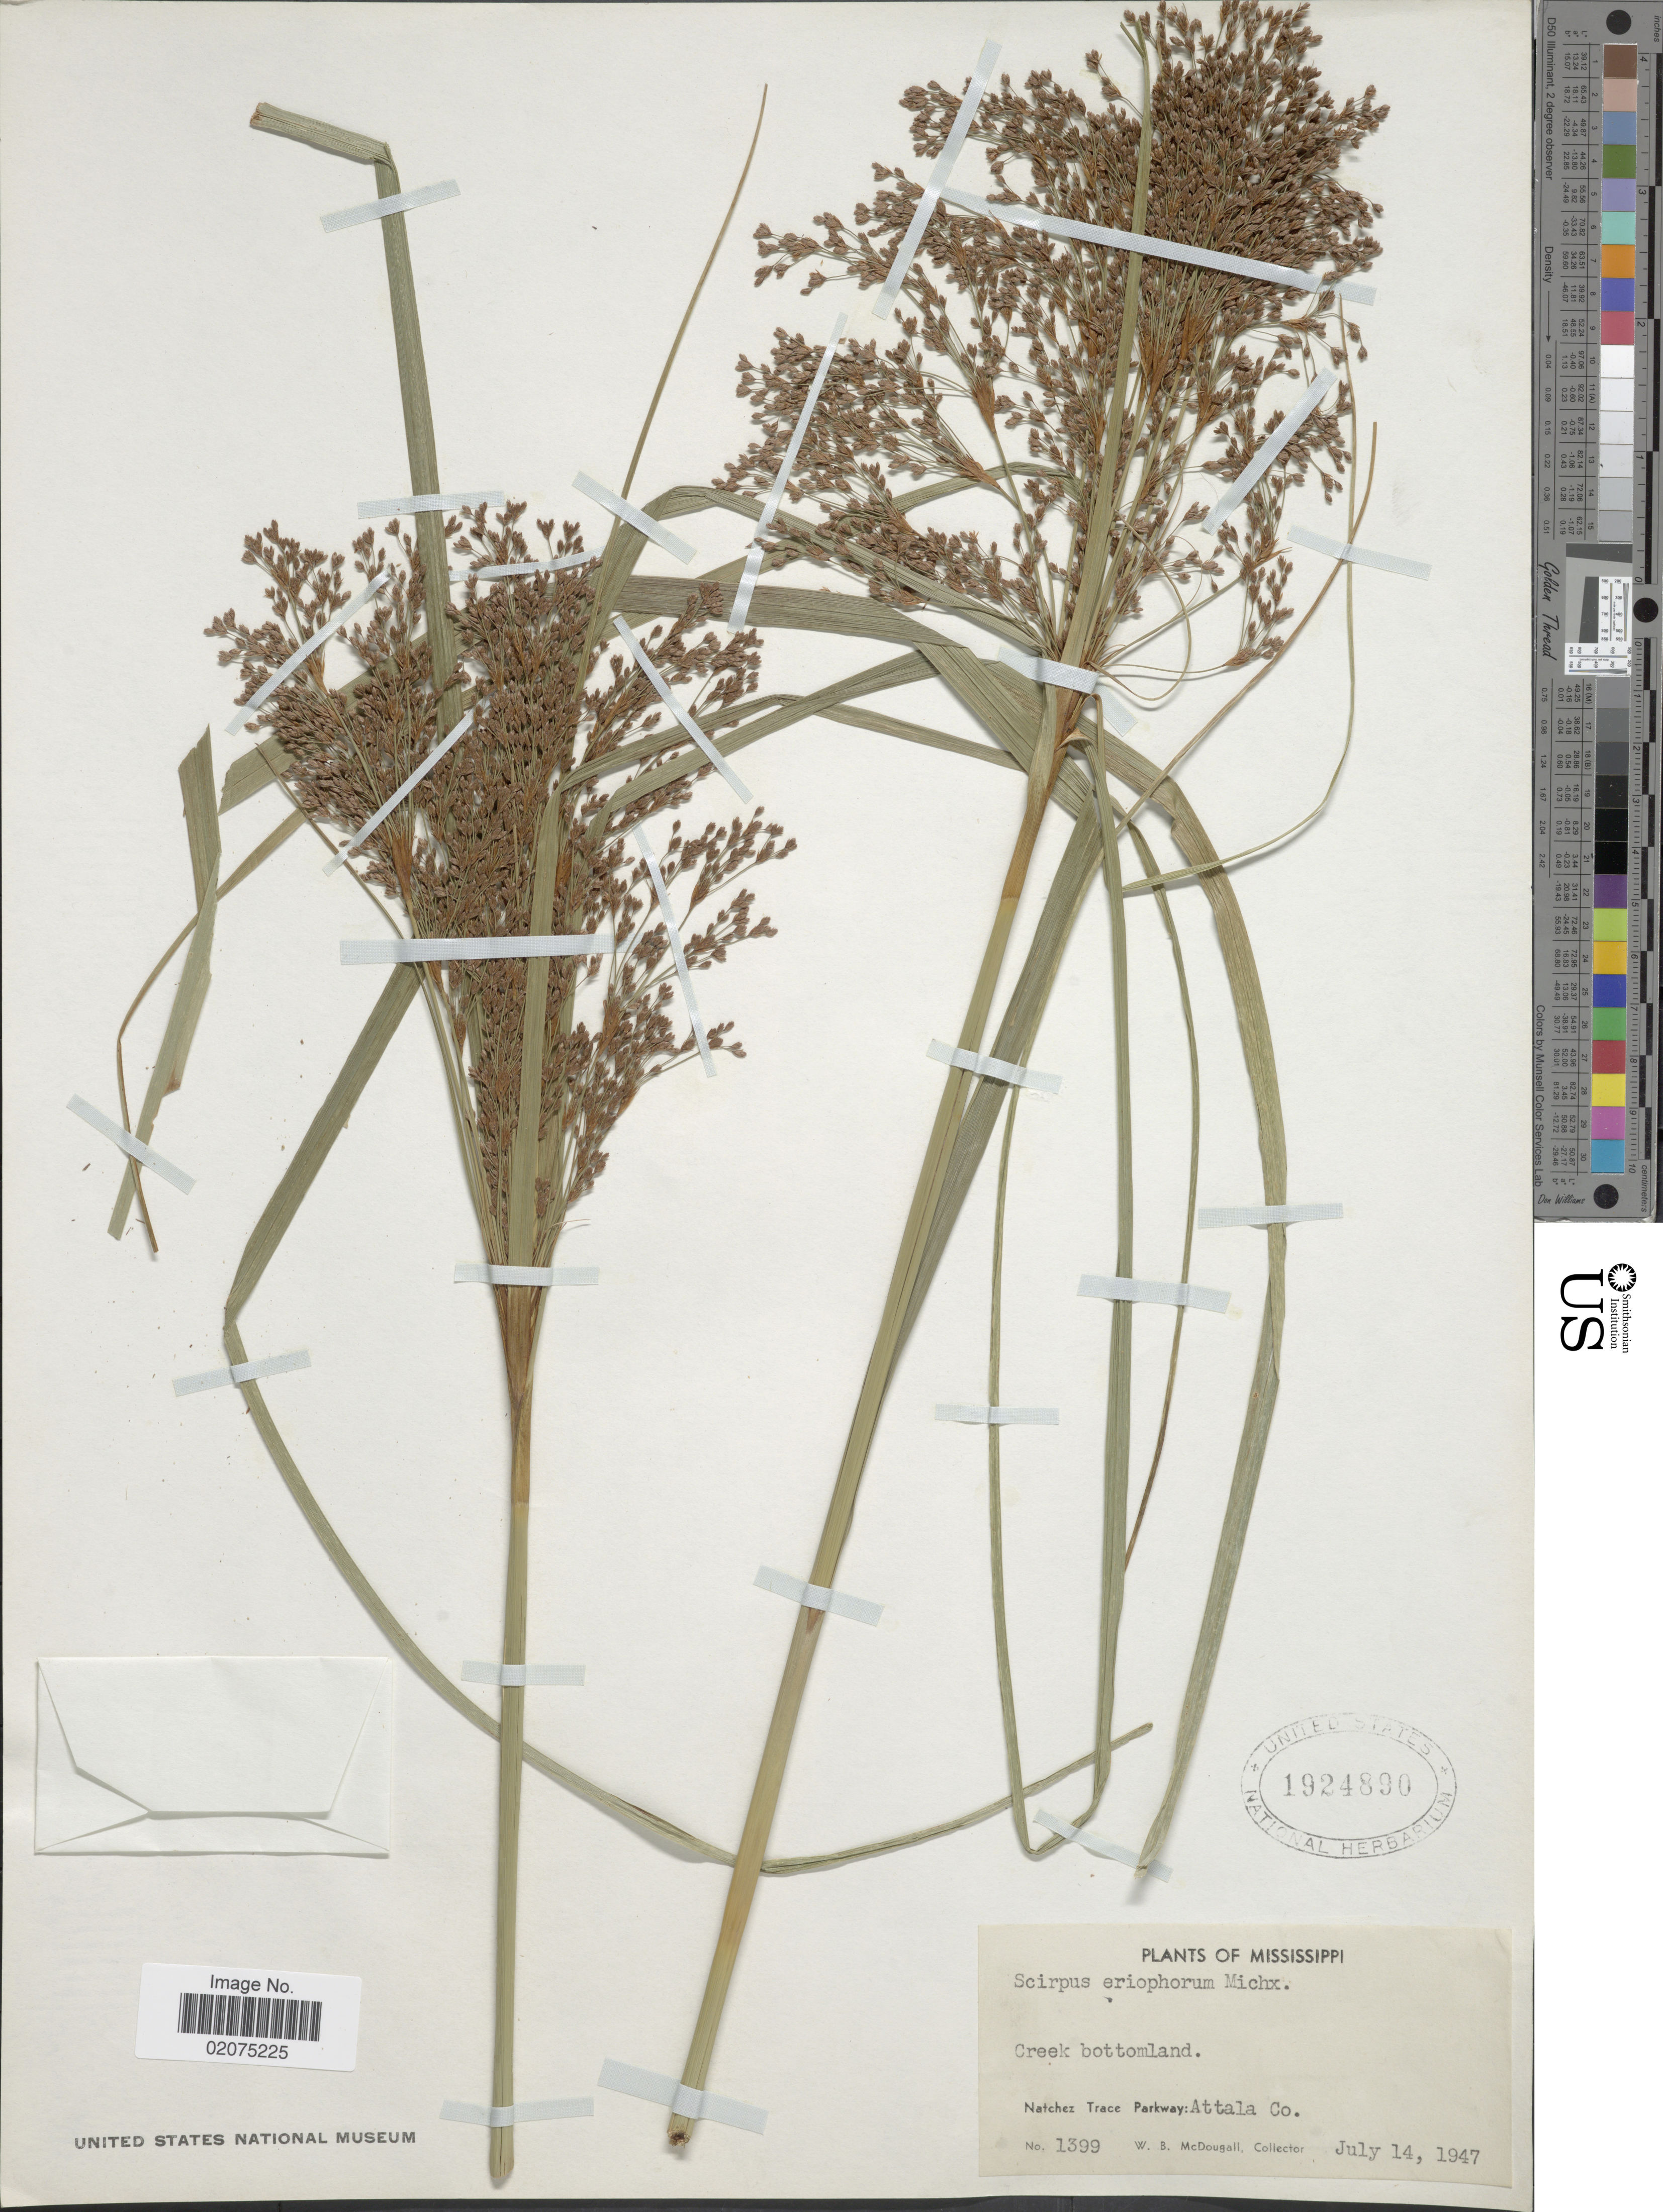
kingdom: Plantae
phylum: Tracheophyta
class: Liliopsida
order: Poales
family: Cyperaceae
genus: Scirpus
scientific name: Scirpus cyperinus var. eriophorum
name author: (Michx.) Kuntze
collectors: W. B. McDougall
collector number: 1399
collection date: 1947-07-14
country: United States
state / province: Mississippi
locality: Creek bottomland, Natchez Trace Parkway, Attala Co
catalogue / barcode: US 1924890